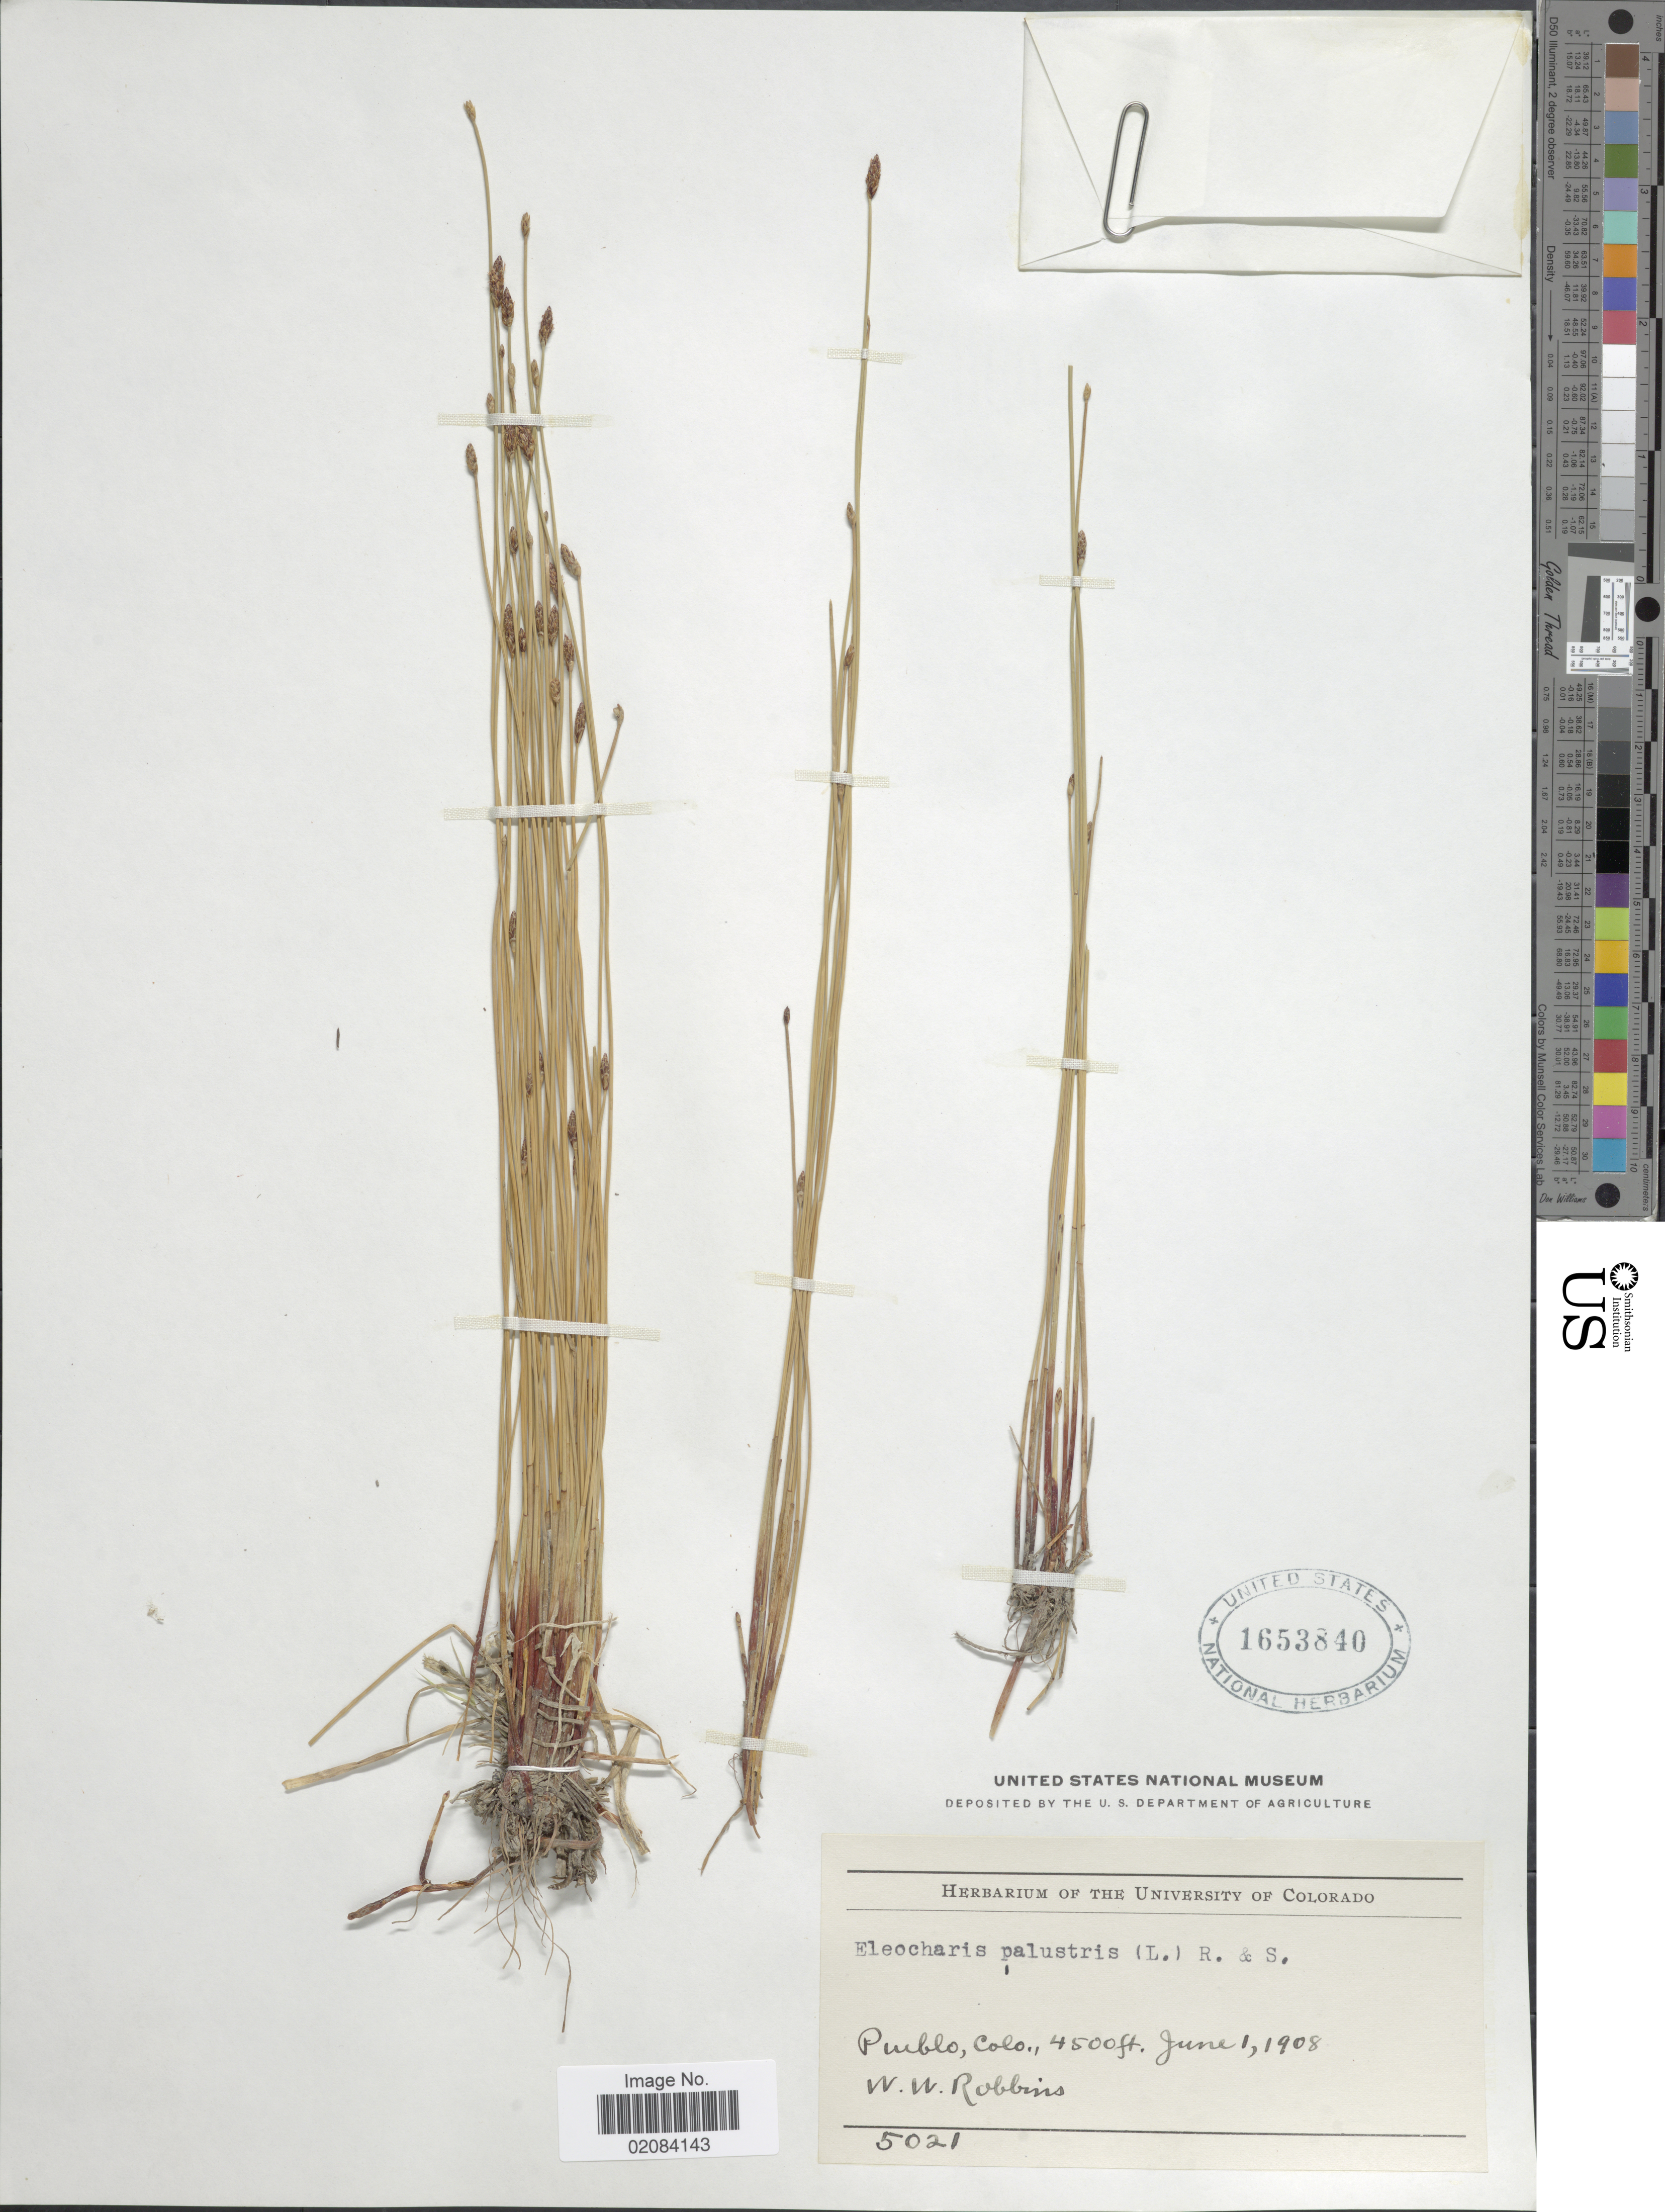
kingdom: Plantae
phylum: Tracheophyta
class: Liliopsida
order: Poales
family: Cyperaceae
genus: Eleocharis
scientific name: Eleocharis palustris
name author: (L.) Roem. & Schult.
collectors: W. Robbins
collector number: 5021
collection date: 1908-06-01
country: United States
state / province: Colorado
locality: Pueblue, Colo.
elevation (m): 1372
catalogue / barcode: US 1653840